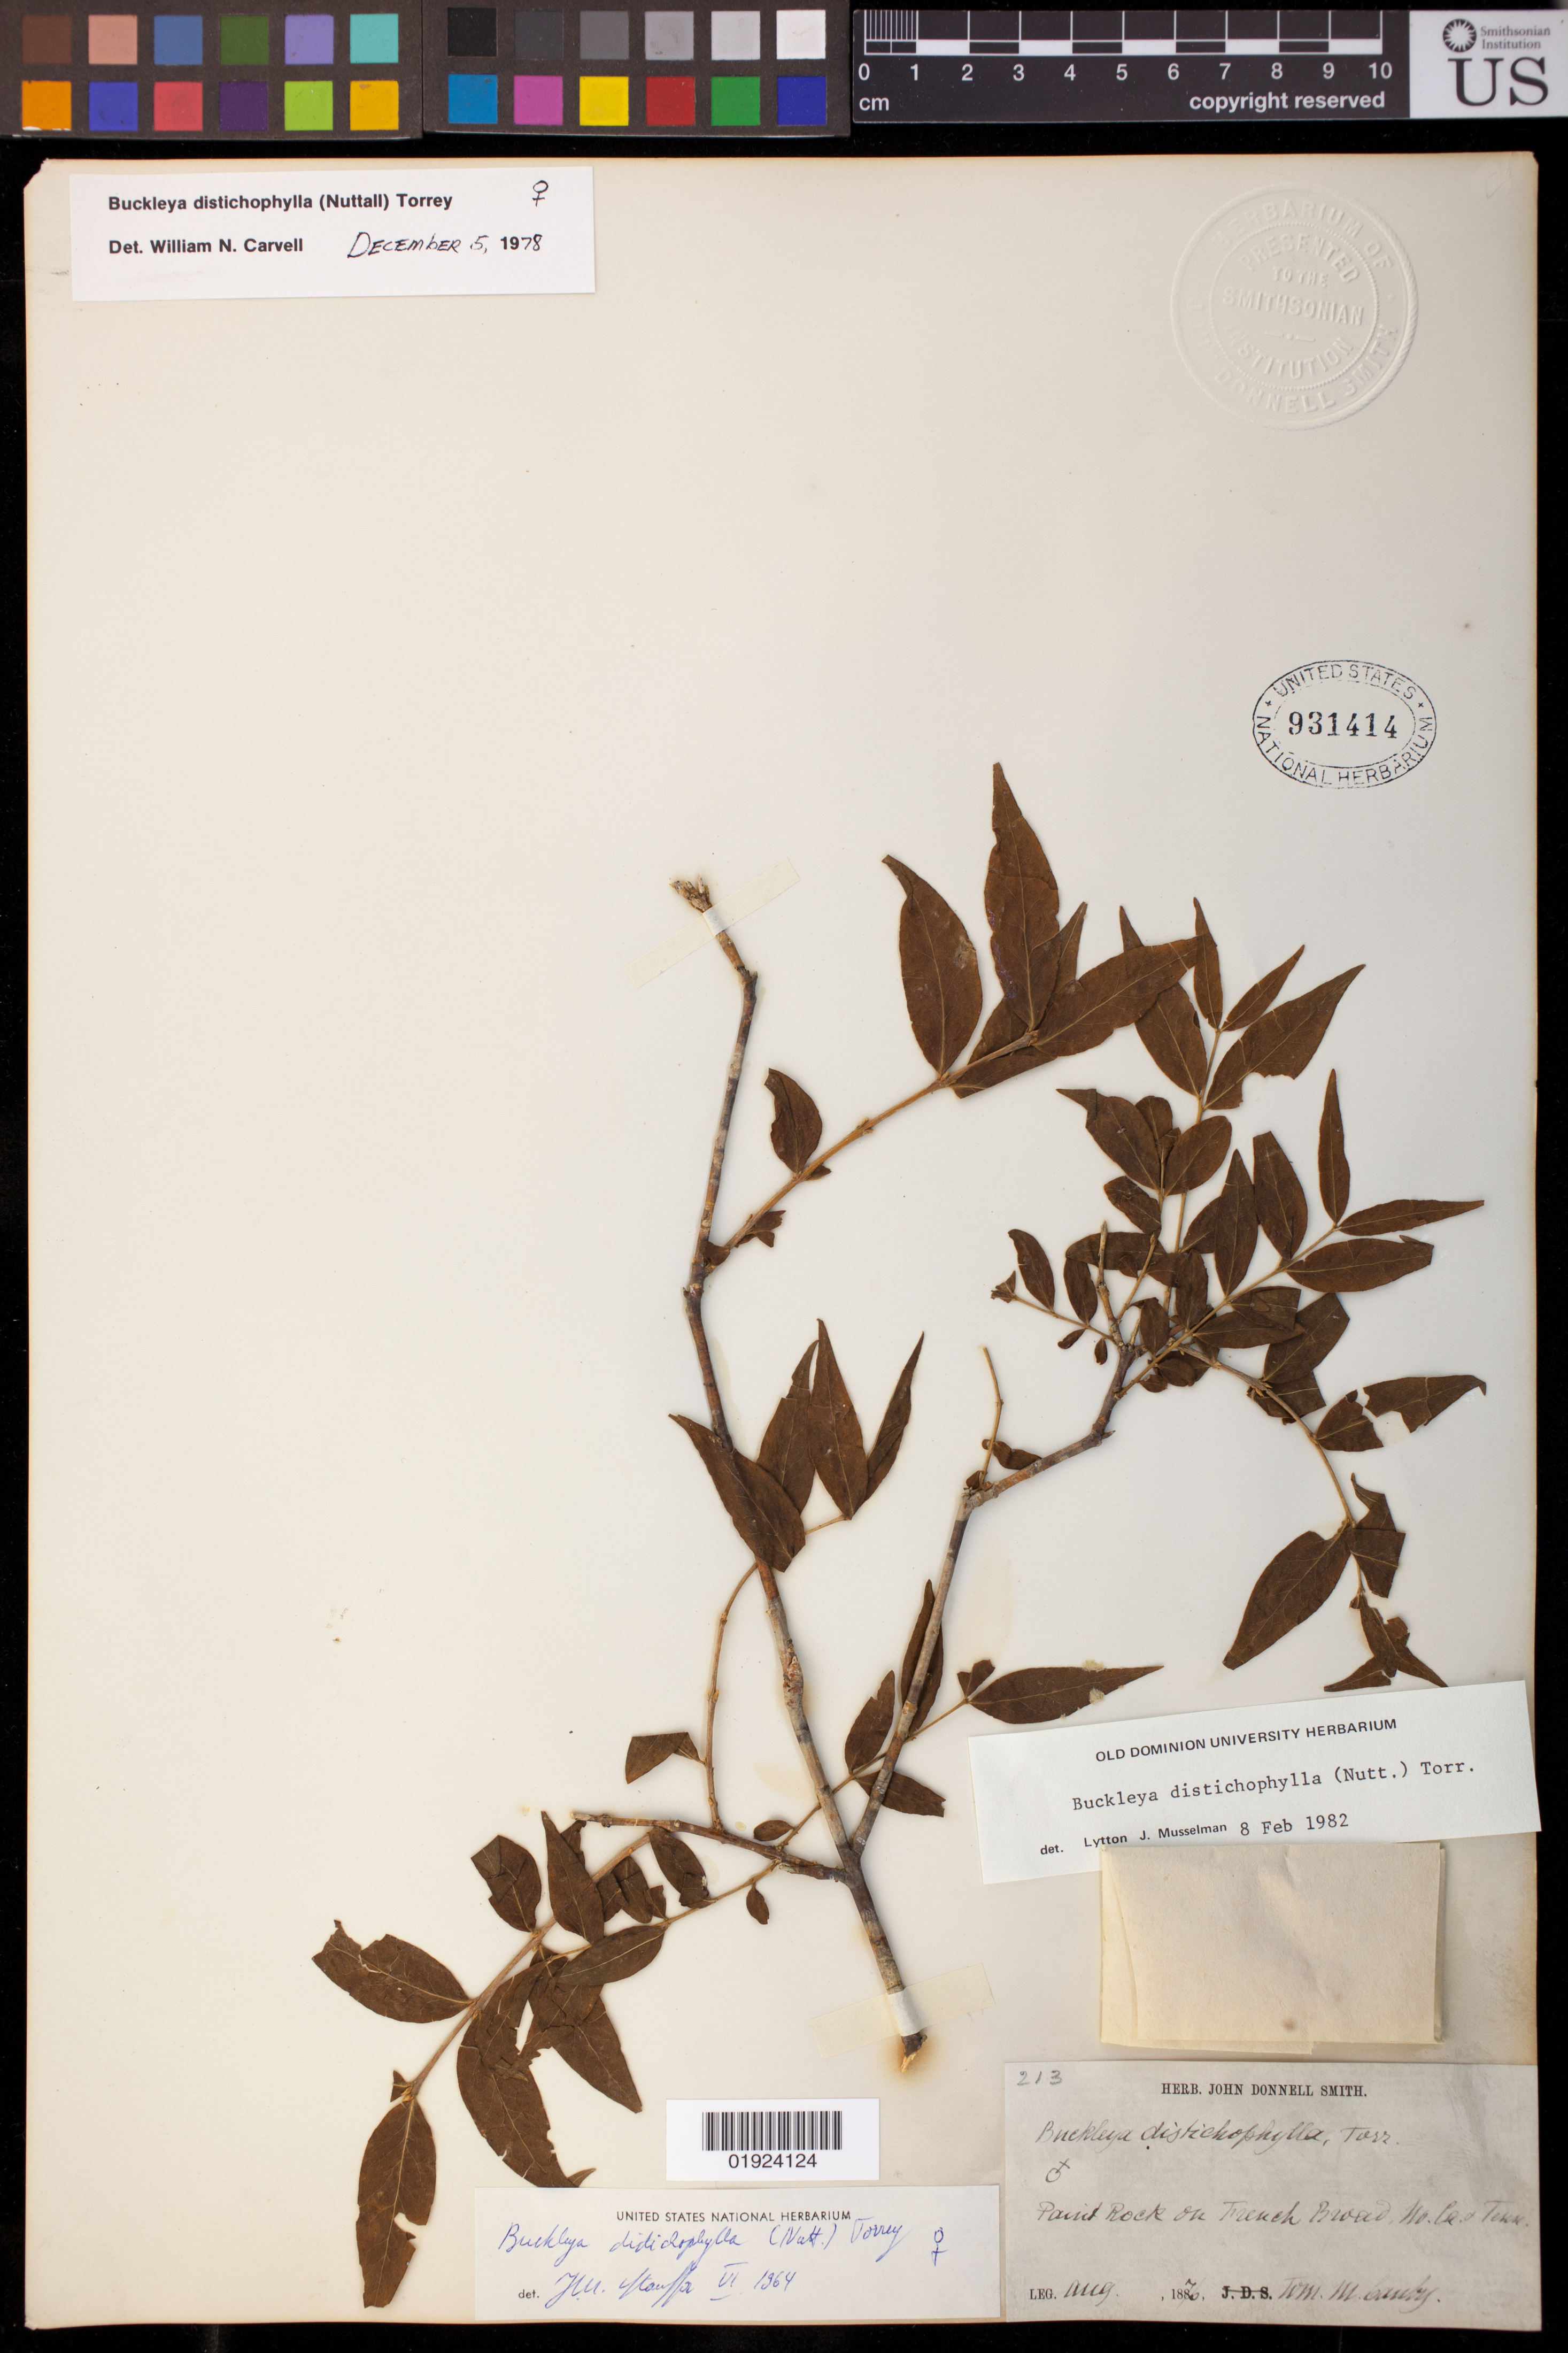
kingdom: Plantae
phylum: Tracheophyta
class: Magnoliopsida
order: Santalales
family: Thesiaceae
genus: Buckleya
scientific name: Buckleya distichophylla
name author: (Nutt.) Torr.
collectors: W. M. Canby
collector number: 213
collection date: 1876-08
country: United States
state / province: North Carolina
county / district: Madison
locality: Paint Rock on French Broad, No. Ca. & Tenn.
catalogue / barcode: US 931414